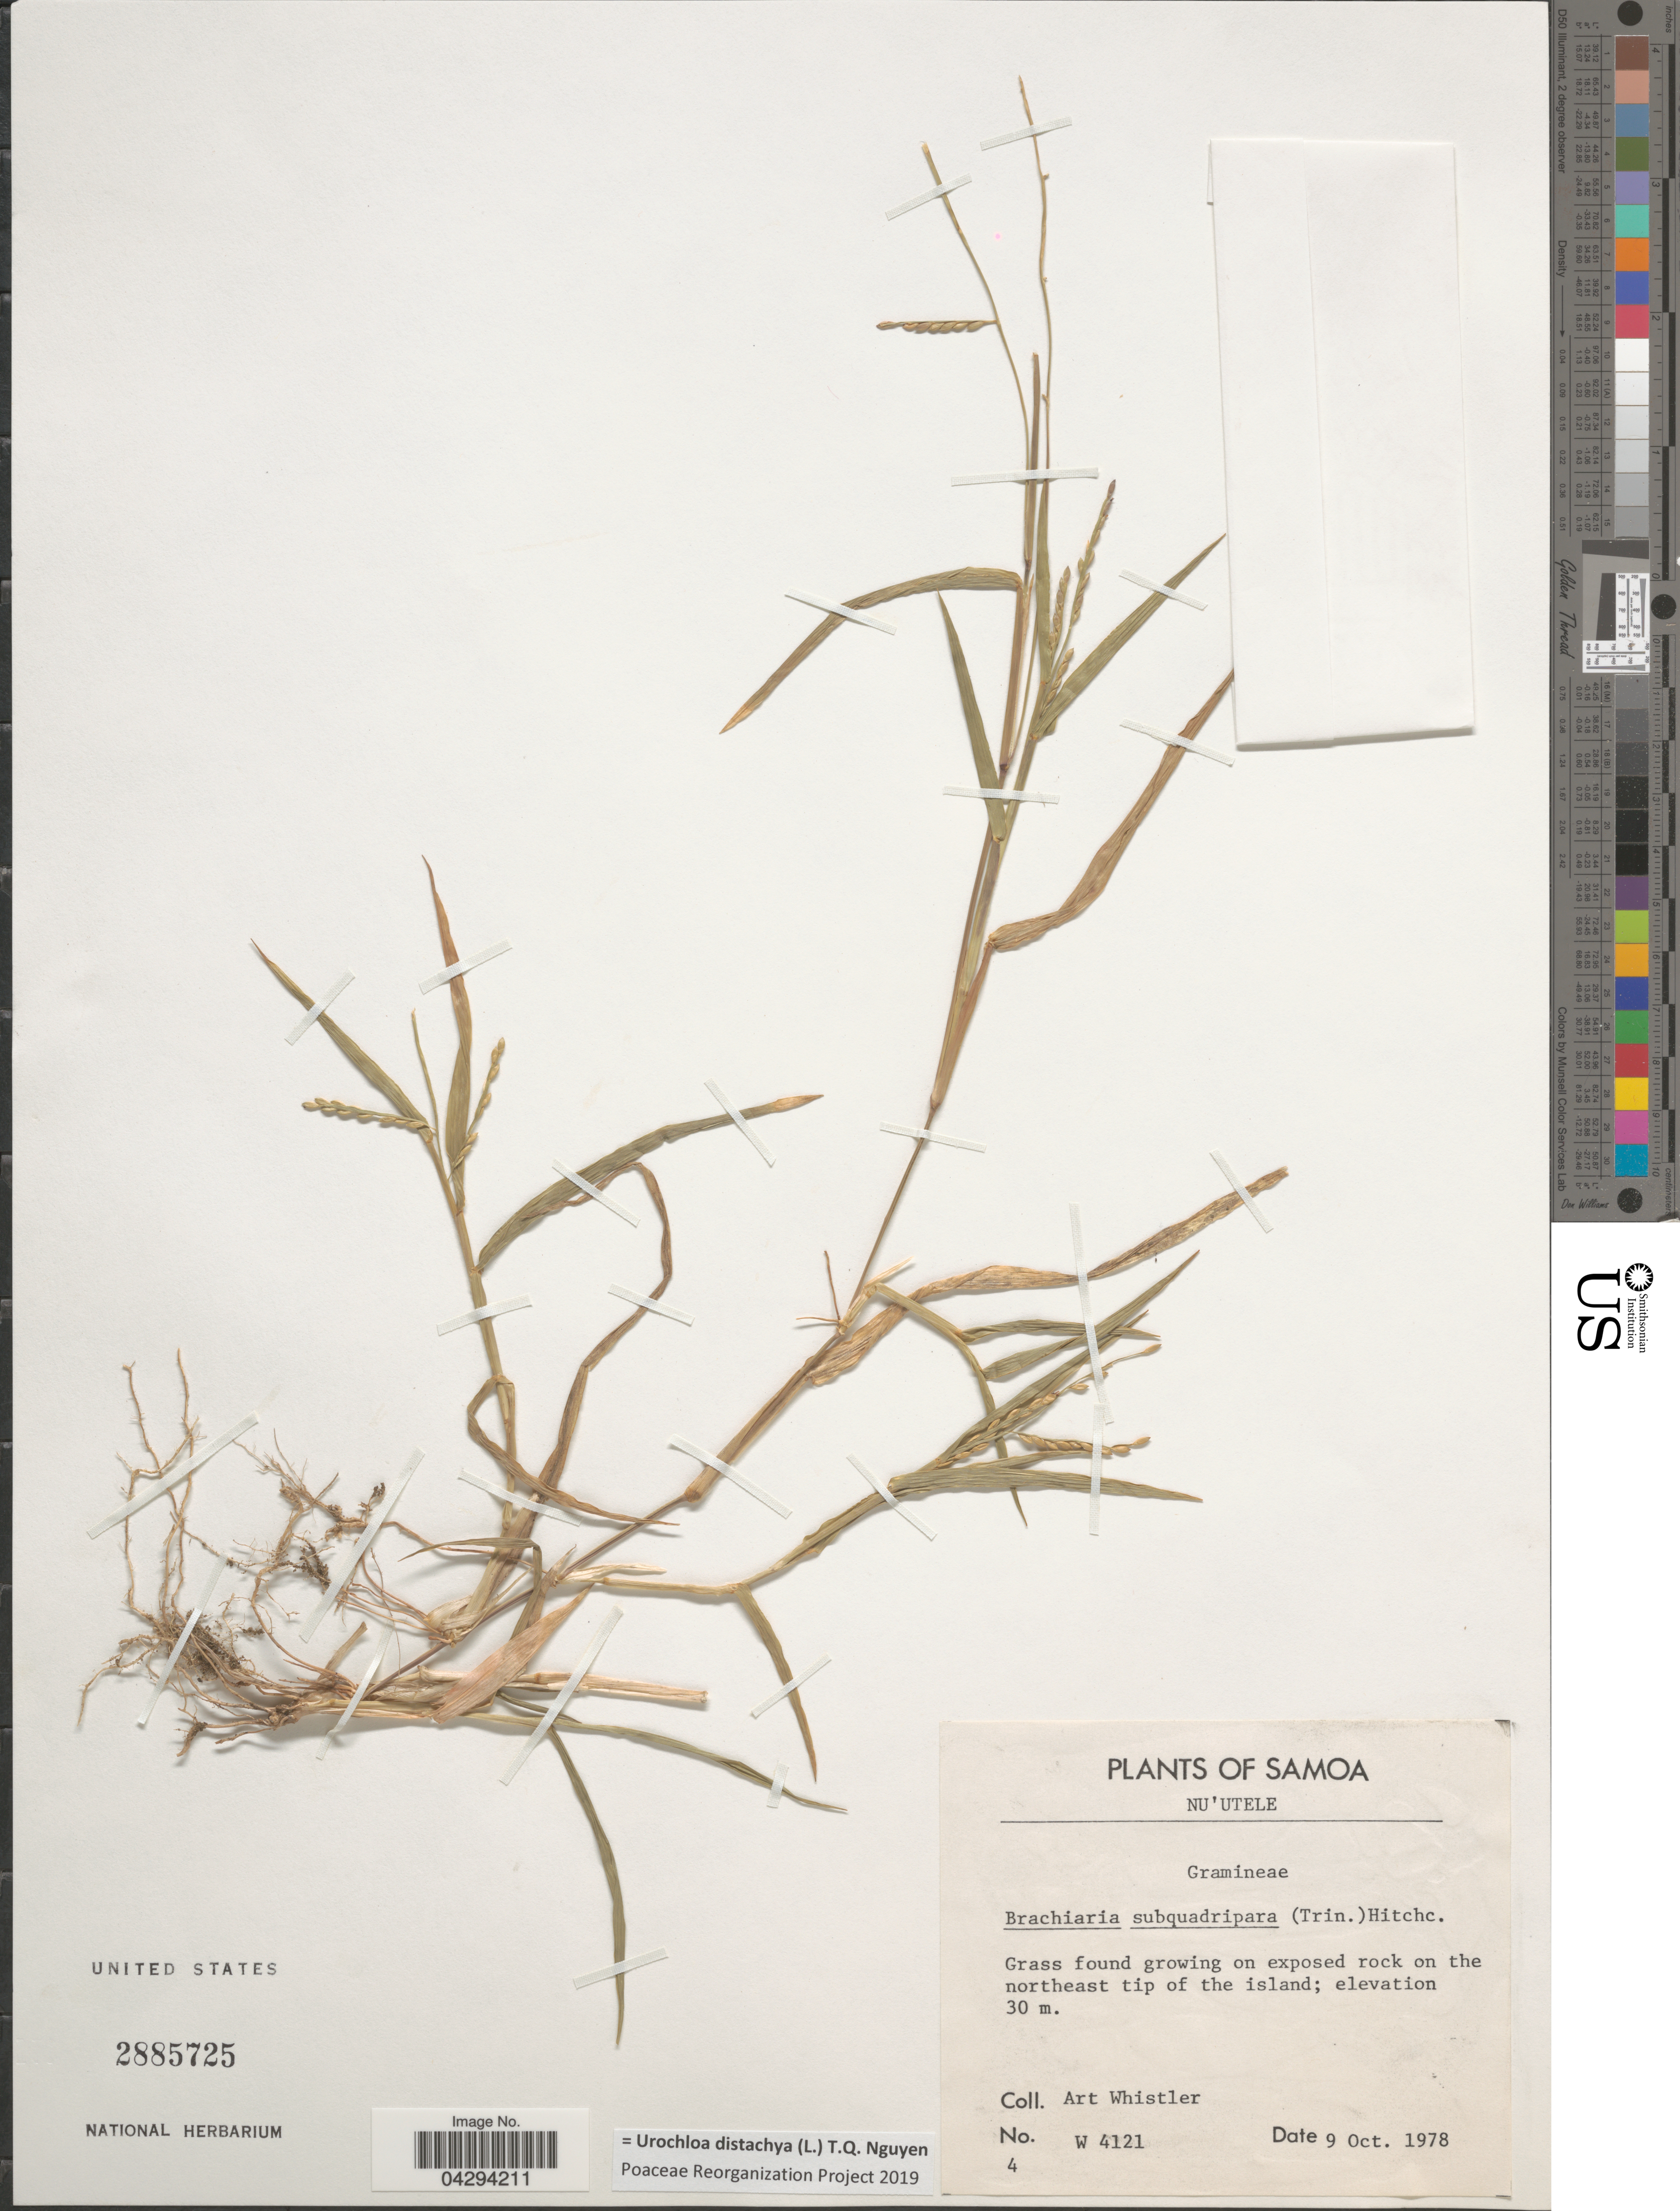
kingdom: Plantae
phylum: Tracheophyta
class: Liliopsida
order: Poales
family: Poaceae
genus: Urochloa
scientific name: Urochloa distachya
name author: (L.) T.Q. Nguyen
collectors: A. Whistler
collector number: W4121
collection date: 1978-10-09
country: Samoa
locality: Samoa. Nu'Utele. On exposed rock on the northeast tip of the island.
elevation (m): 30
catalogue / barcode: US 2885725